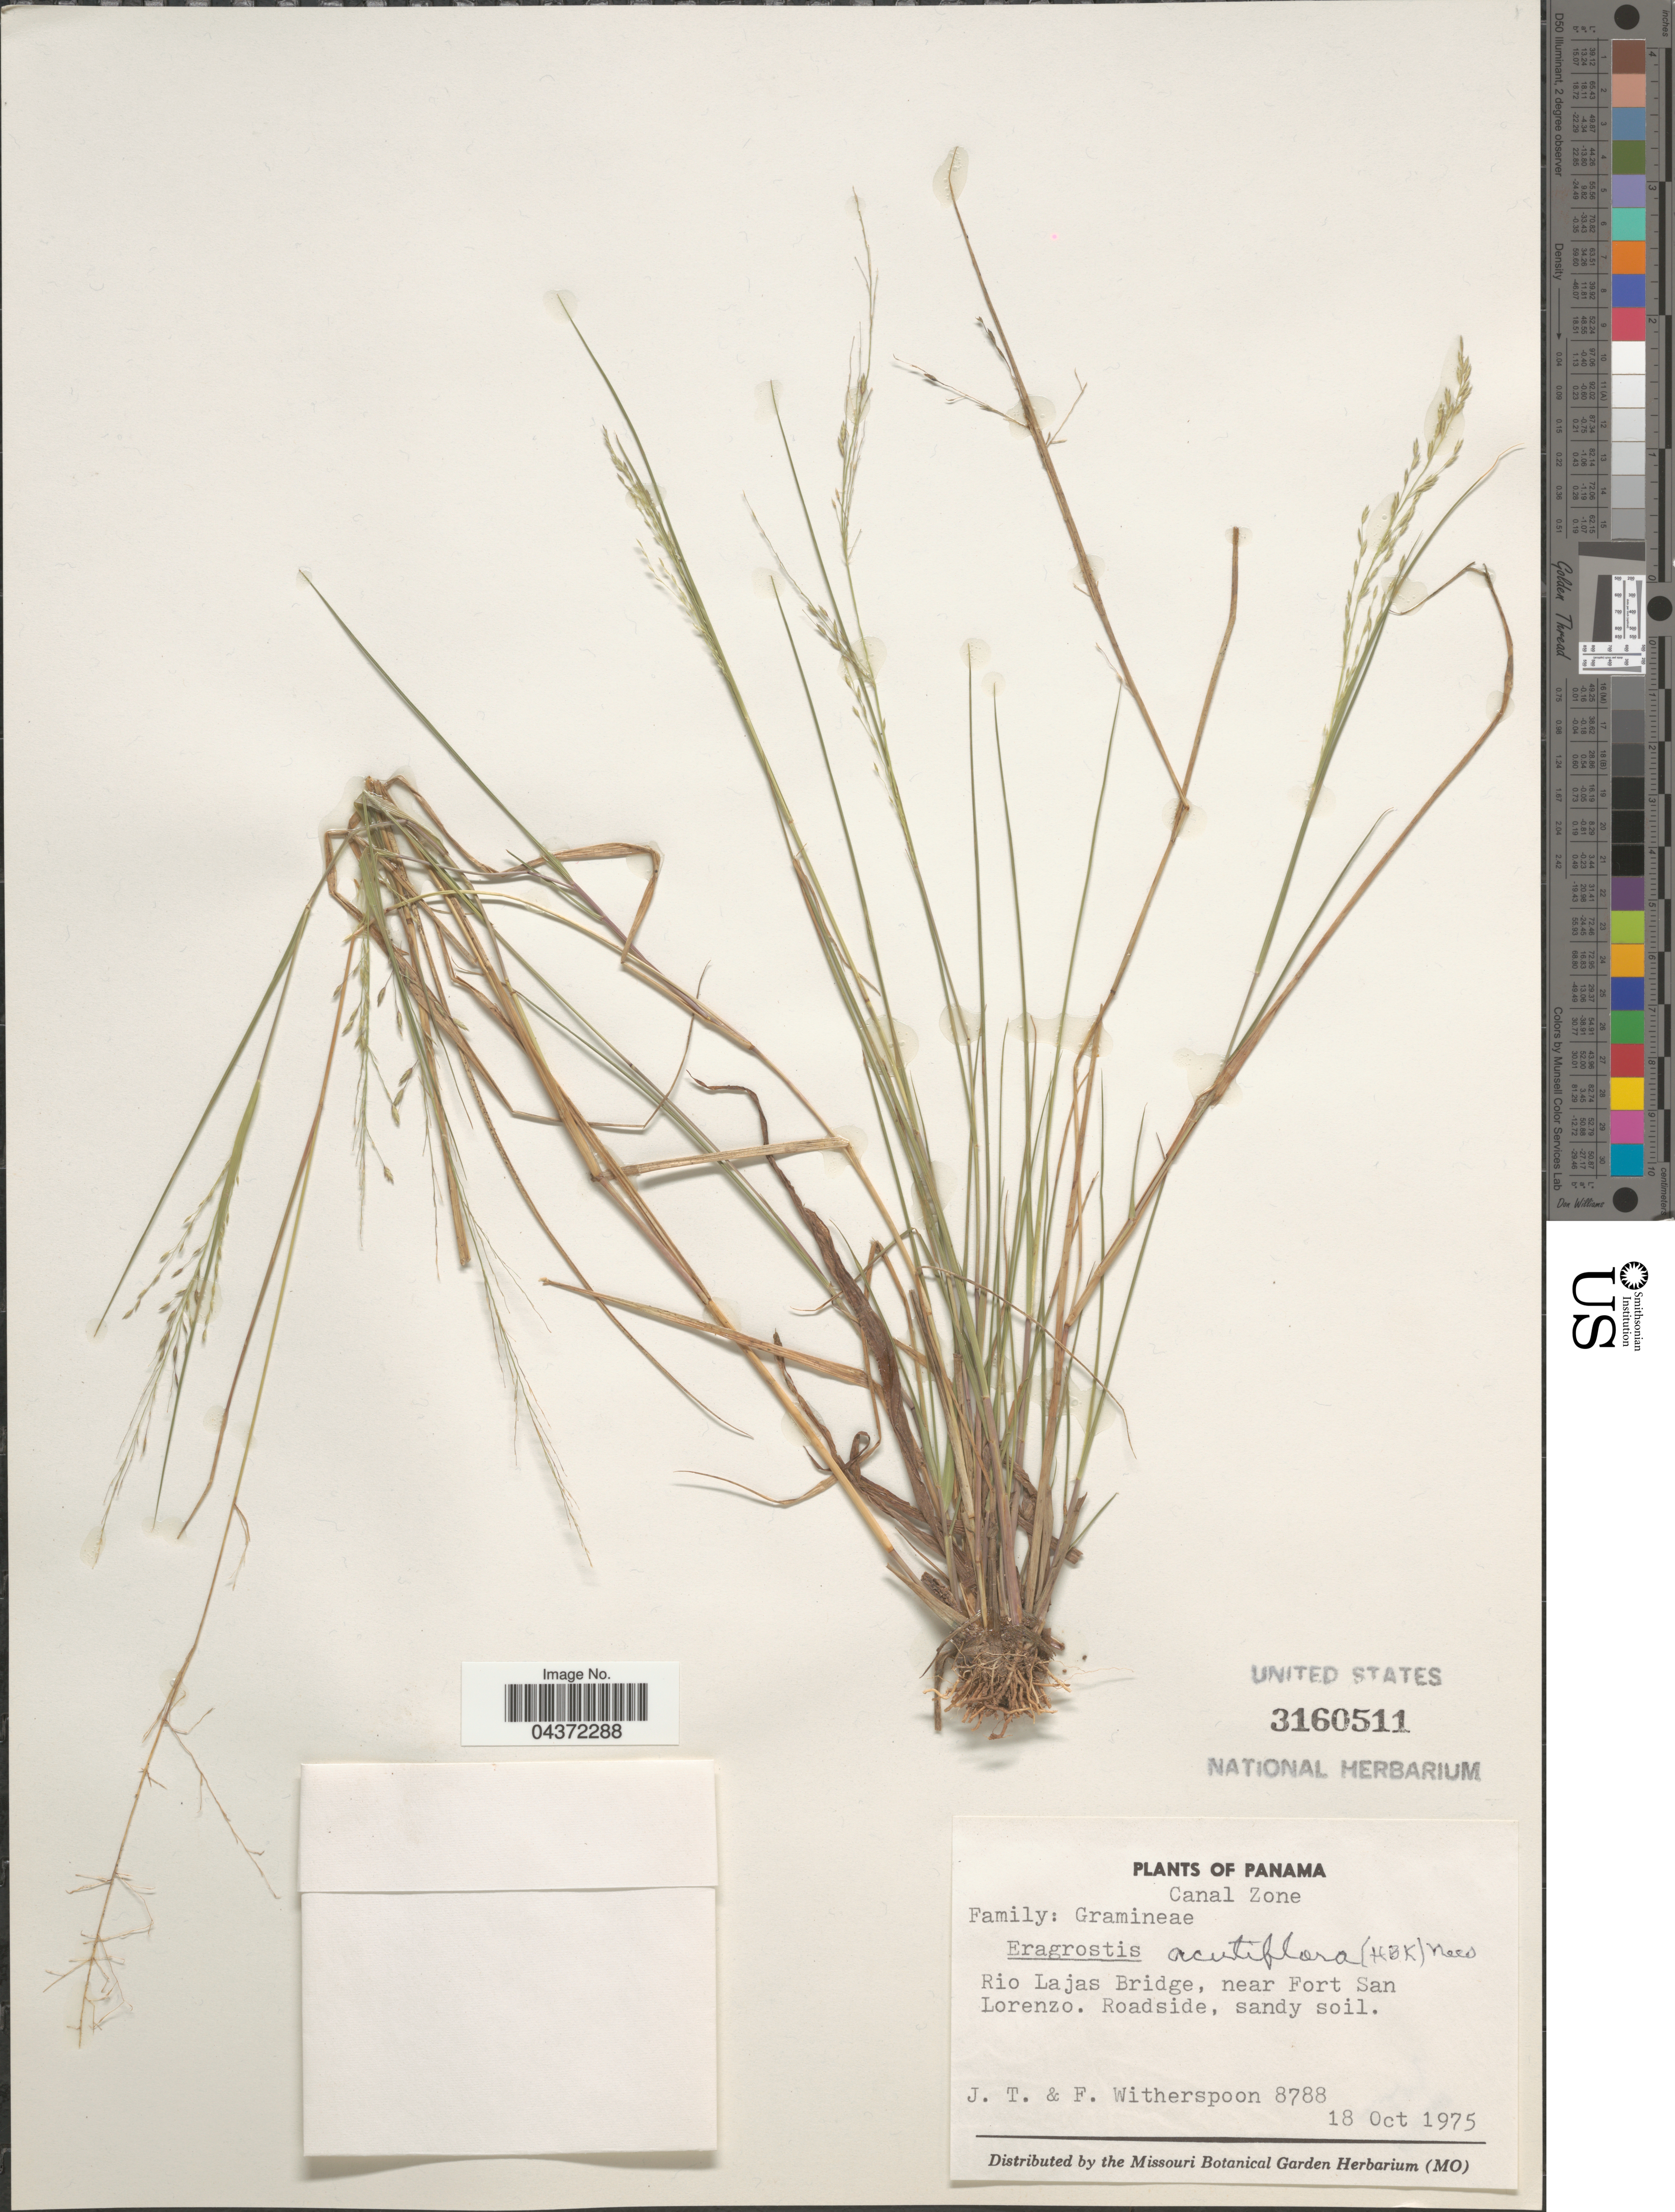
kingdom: Plantae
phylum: Tracheophyta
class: Liliopsida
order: Poales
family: Poaceae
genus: Eragrostis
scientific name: Eragrostis acutiflora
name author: (Kunth) Nees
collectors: J. Witherspoon & F. Witherspoon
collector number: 8788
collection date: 1975-10-18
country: Panama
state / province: Colón / Panamá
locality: Canal Zone. Rio Lajas Bridge, near Fort San Lorenzo. Roadside, sandy soil.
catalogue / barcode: US 3160511